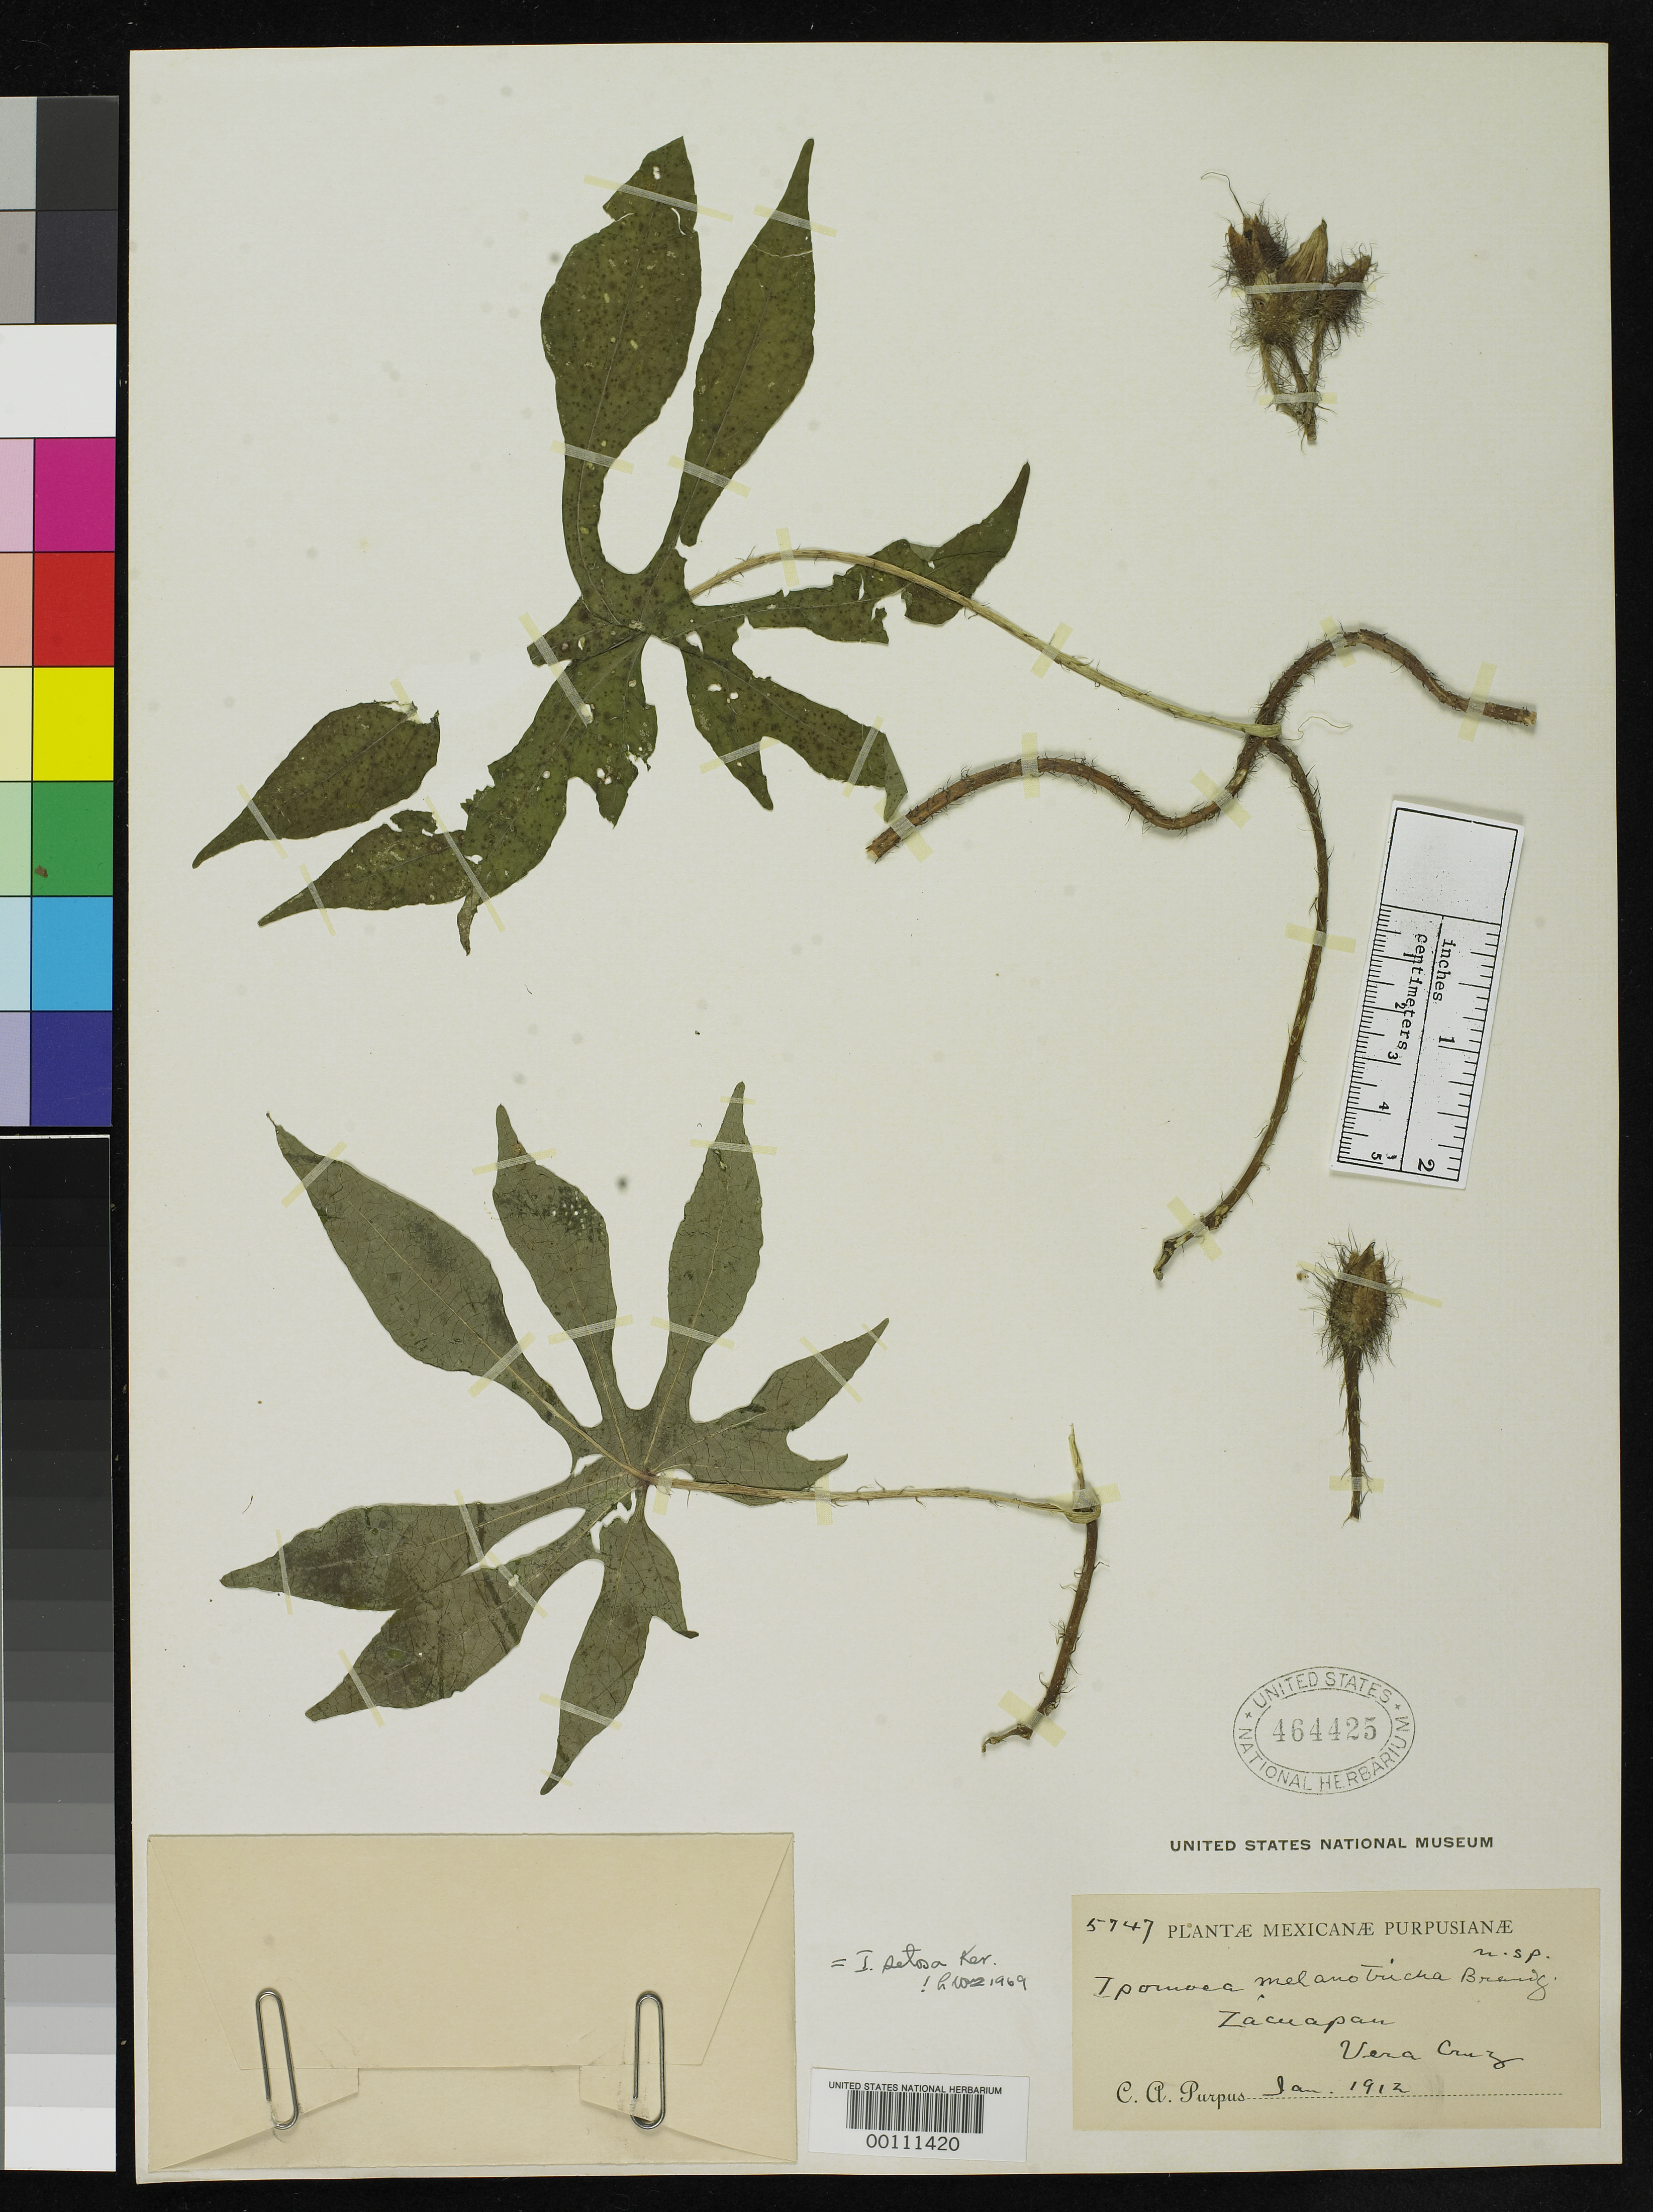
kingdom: Plantae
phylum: Tracheophyta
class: Magnoliopsida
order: Solanales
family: Convolvulaceae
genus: Ipomoea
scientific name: Ipomoea melanotricha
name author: Brandegee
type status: Isotype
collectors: C. A. Purpus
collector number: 5747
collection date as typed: Jan 1912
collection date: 1912-01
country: Mexico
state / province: Veracruz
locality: Zacuapan.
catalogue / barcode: US 464425